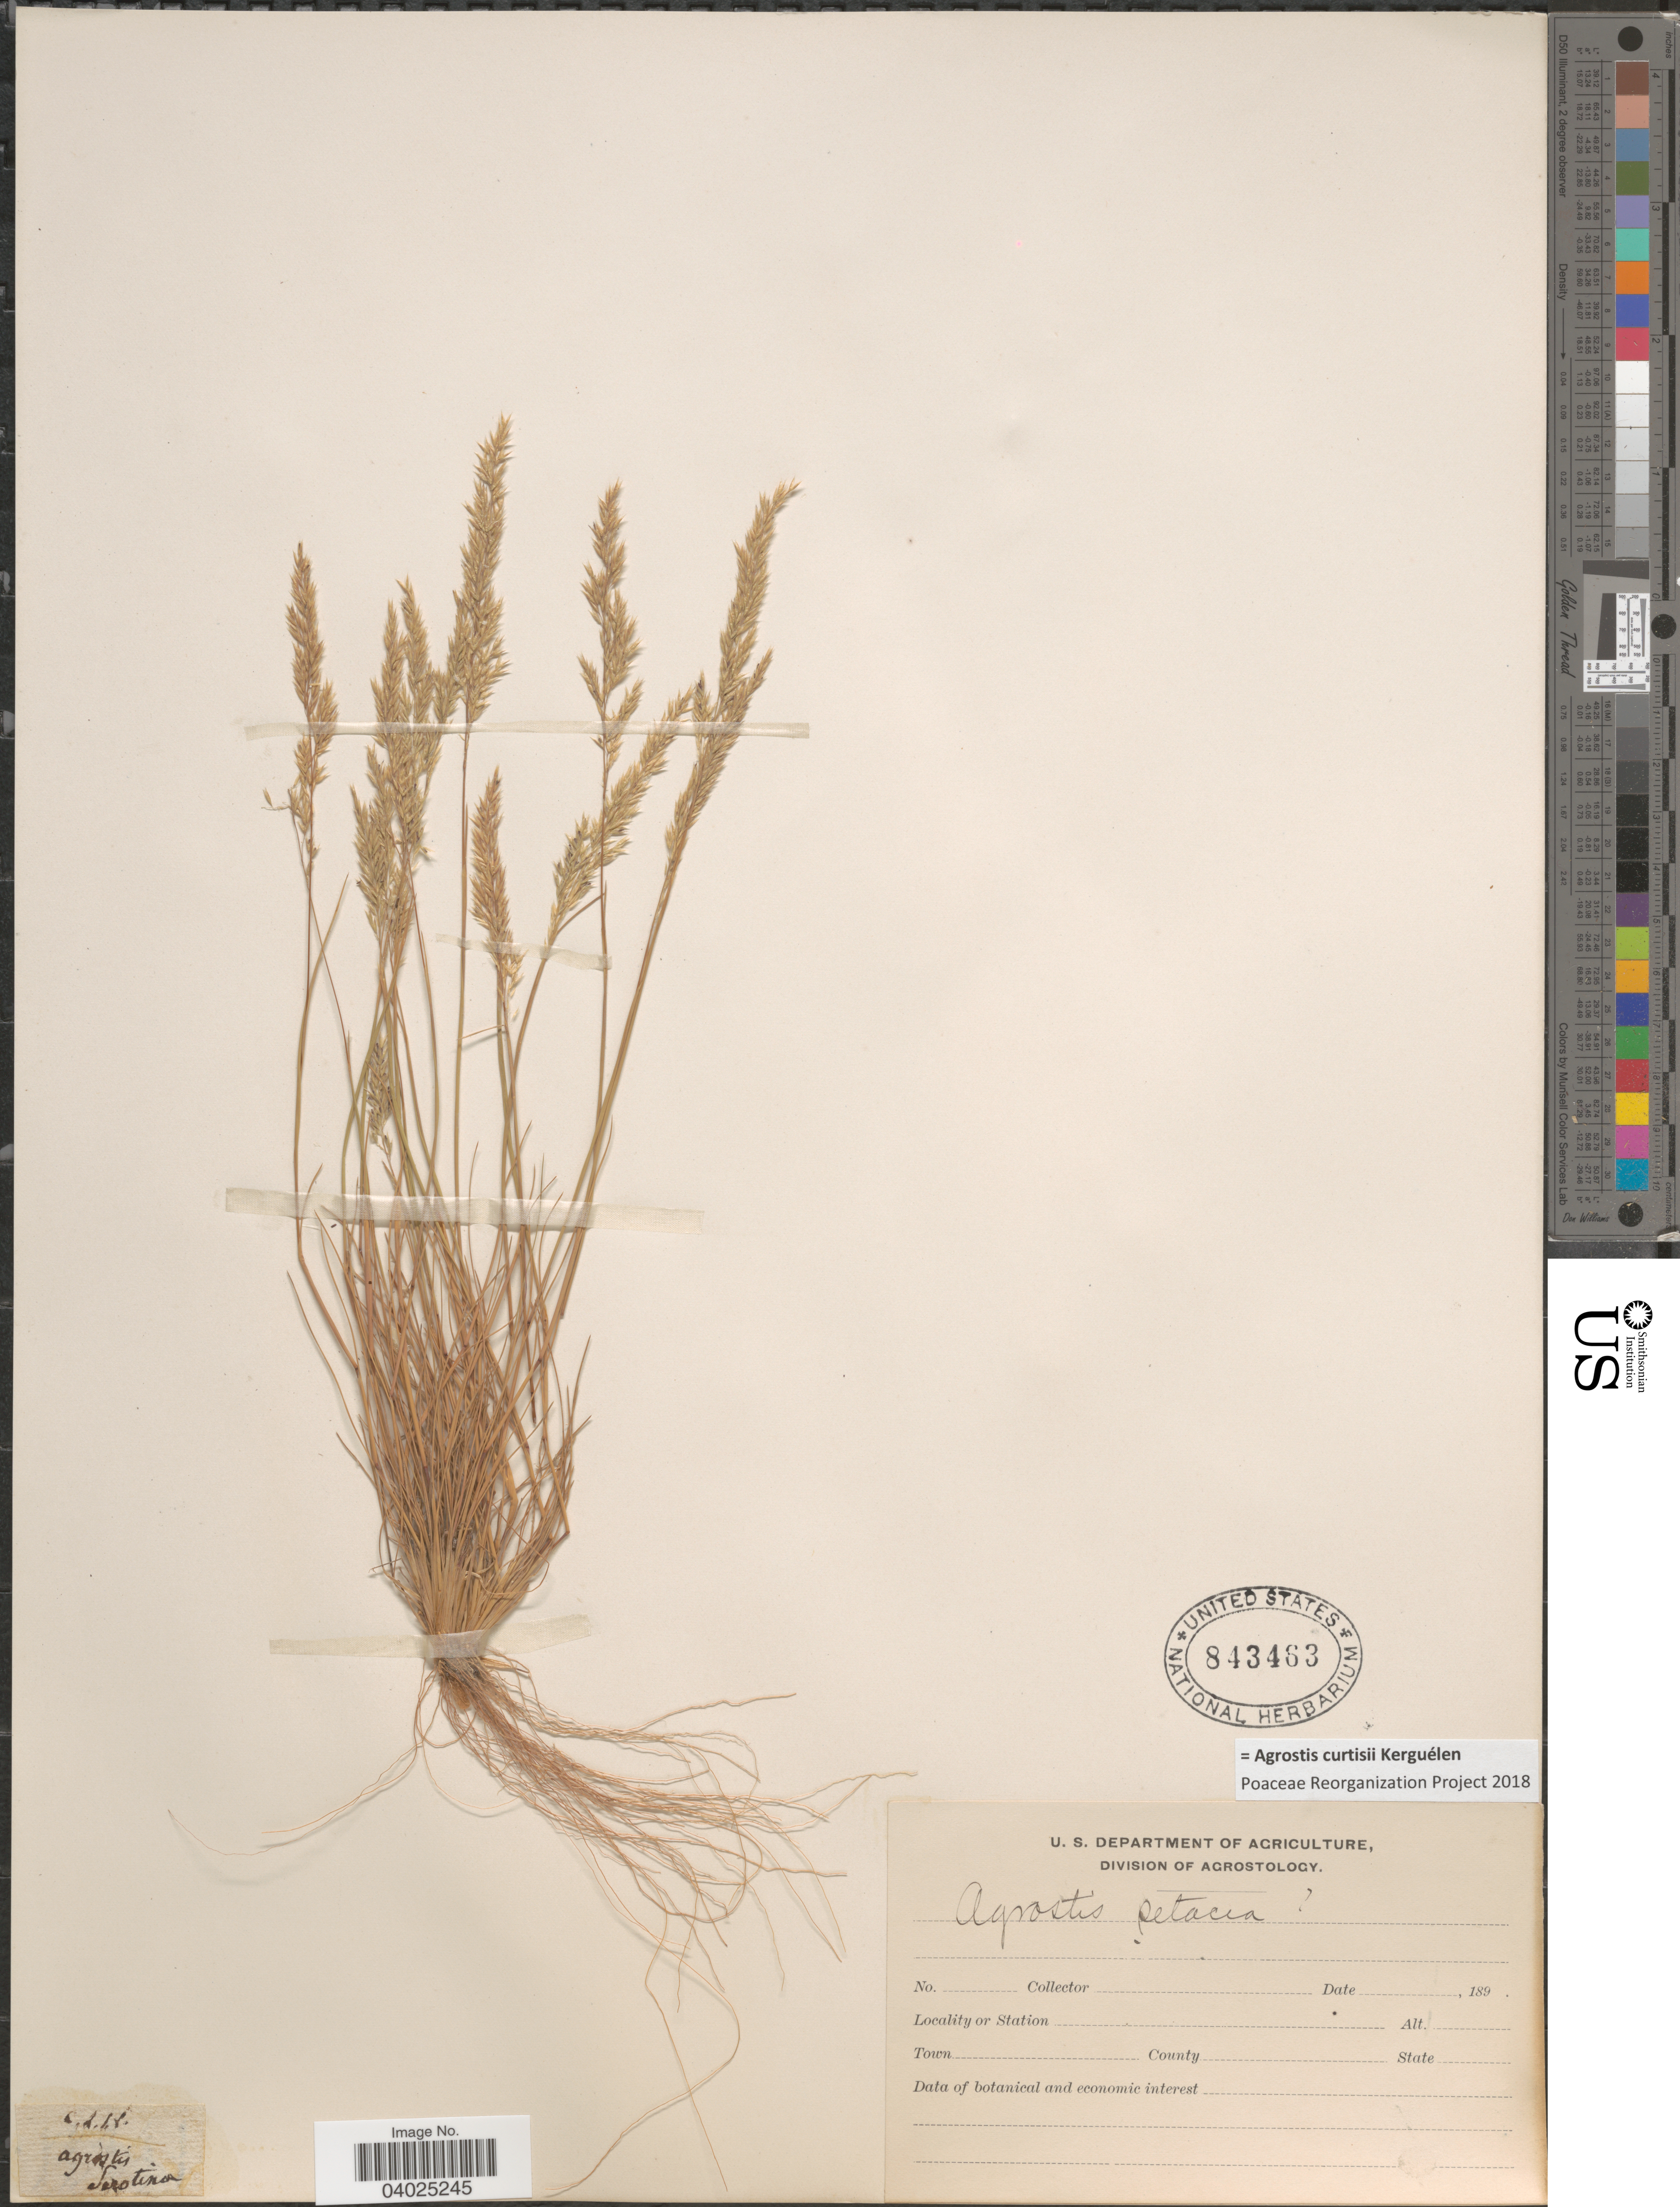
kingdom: Plantae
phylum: Tracheophyta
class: Liliopsida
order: Poales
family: Poaceae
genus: Alpagrostis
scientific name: Alpagrostis curtisii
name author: (Kerguélen) P.M. Peterson et al.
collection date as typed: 189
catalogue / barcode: US 843463